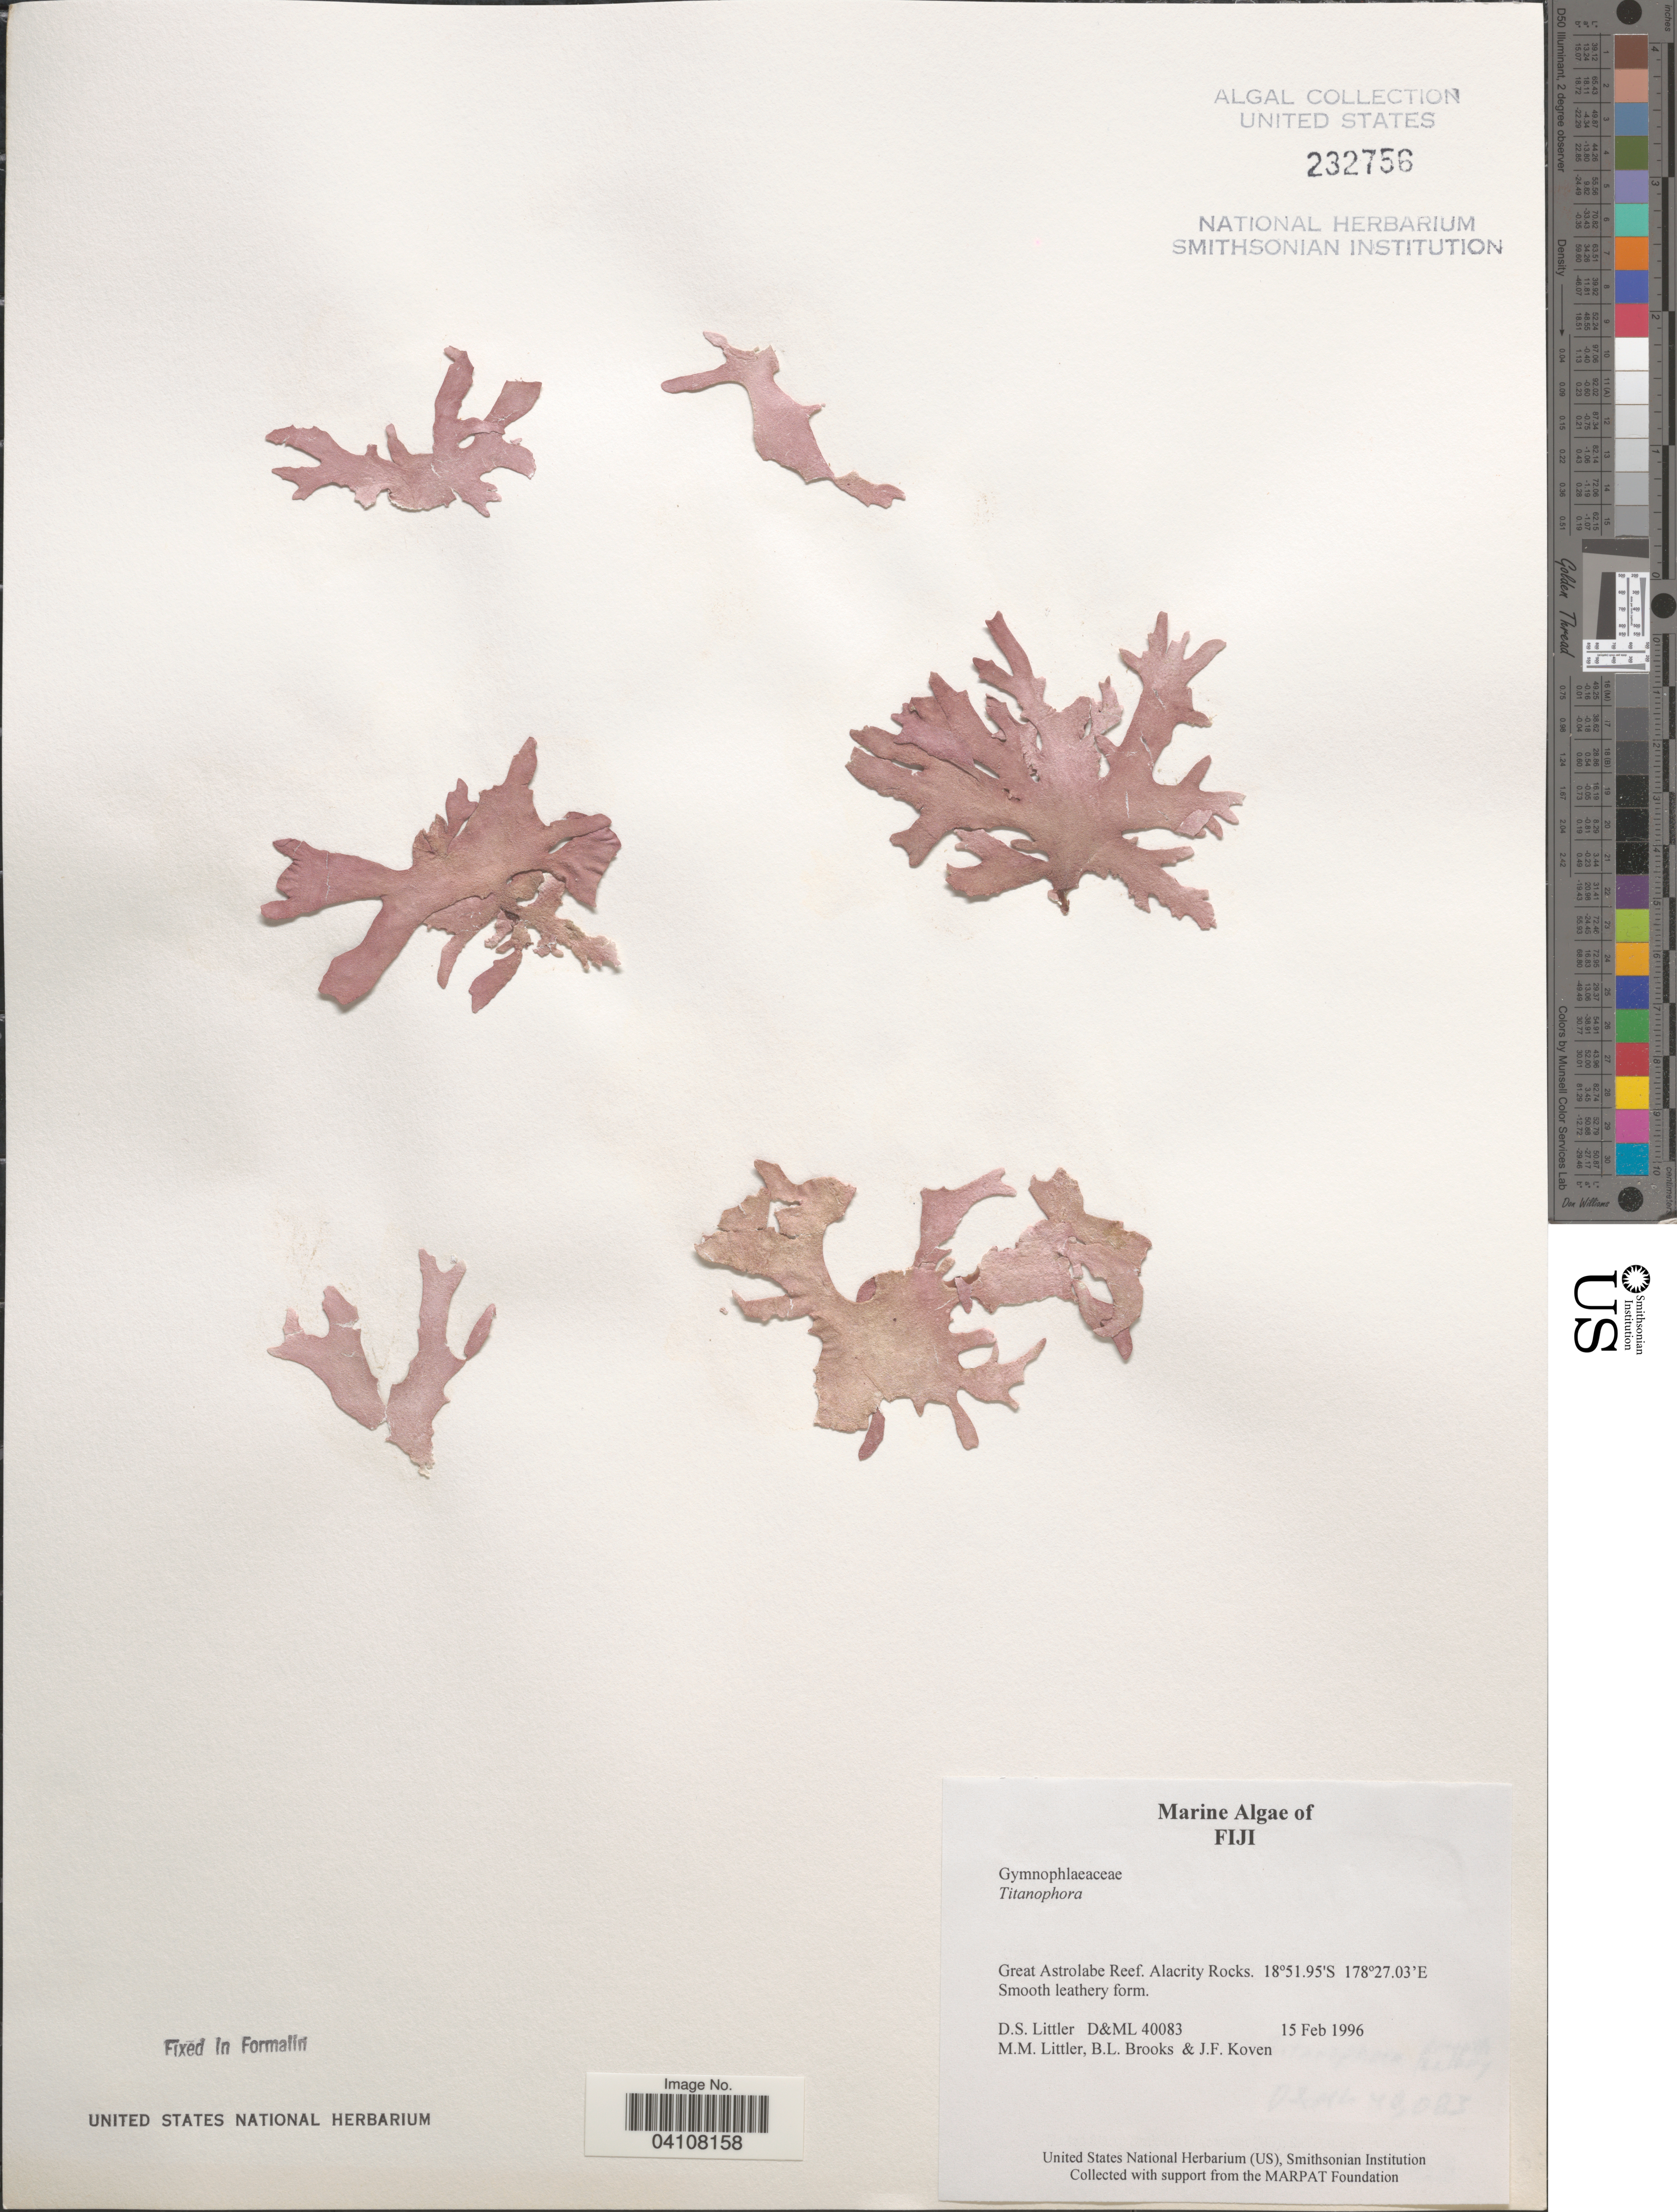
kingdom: Plantae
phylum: Rhodophyta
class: Florideophyceae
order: Nemastomatales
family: Schizymeniaceae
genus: Titanophora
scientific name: Titanophora sp.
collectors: D. S. Littler, B. Brooks & J. Koven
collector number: D&ML40083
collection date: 1996-02-15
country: Fiji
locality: Great Astrolabe Reef. Alacrity Rocks.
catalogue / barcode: US 232756